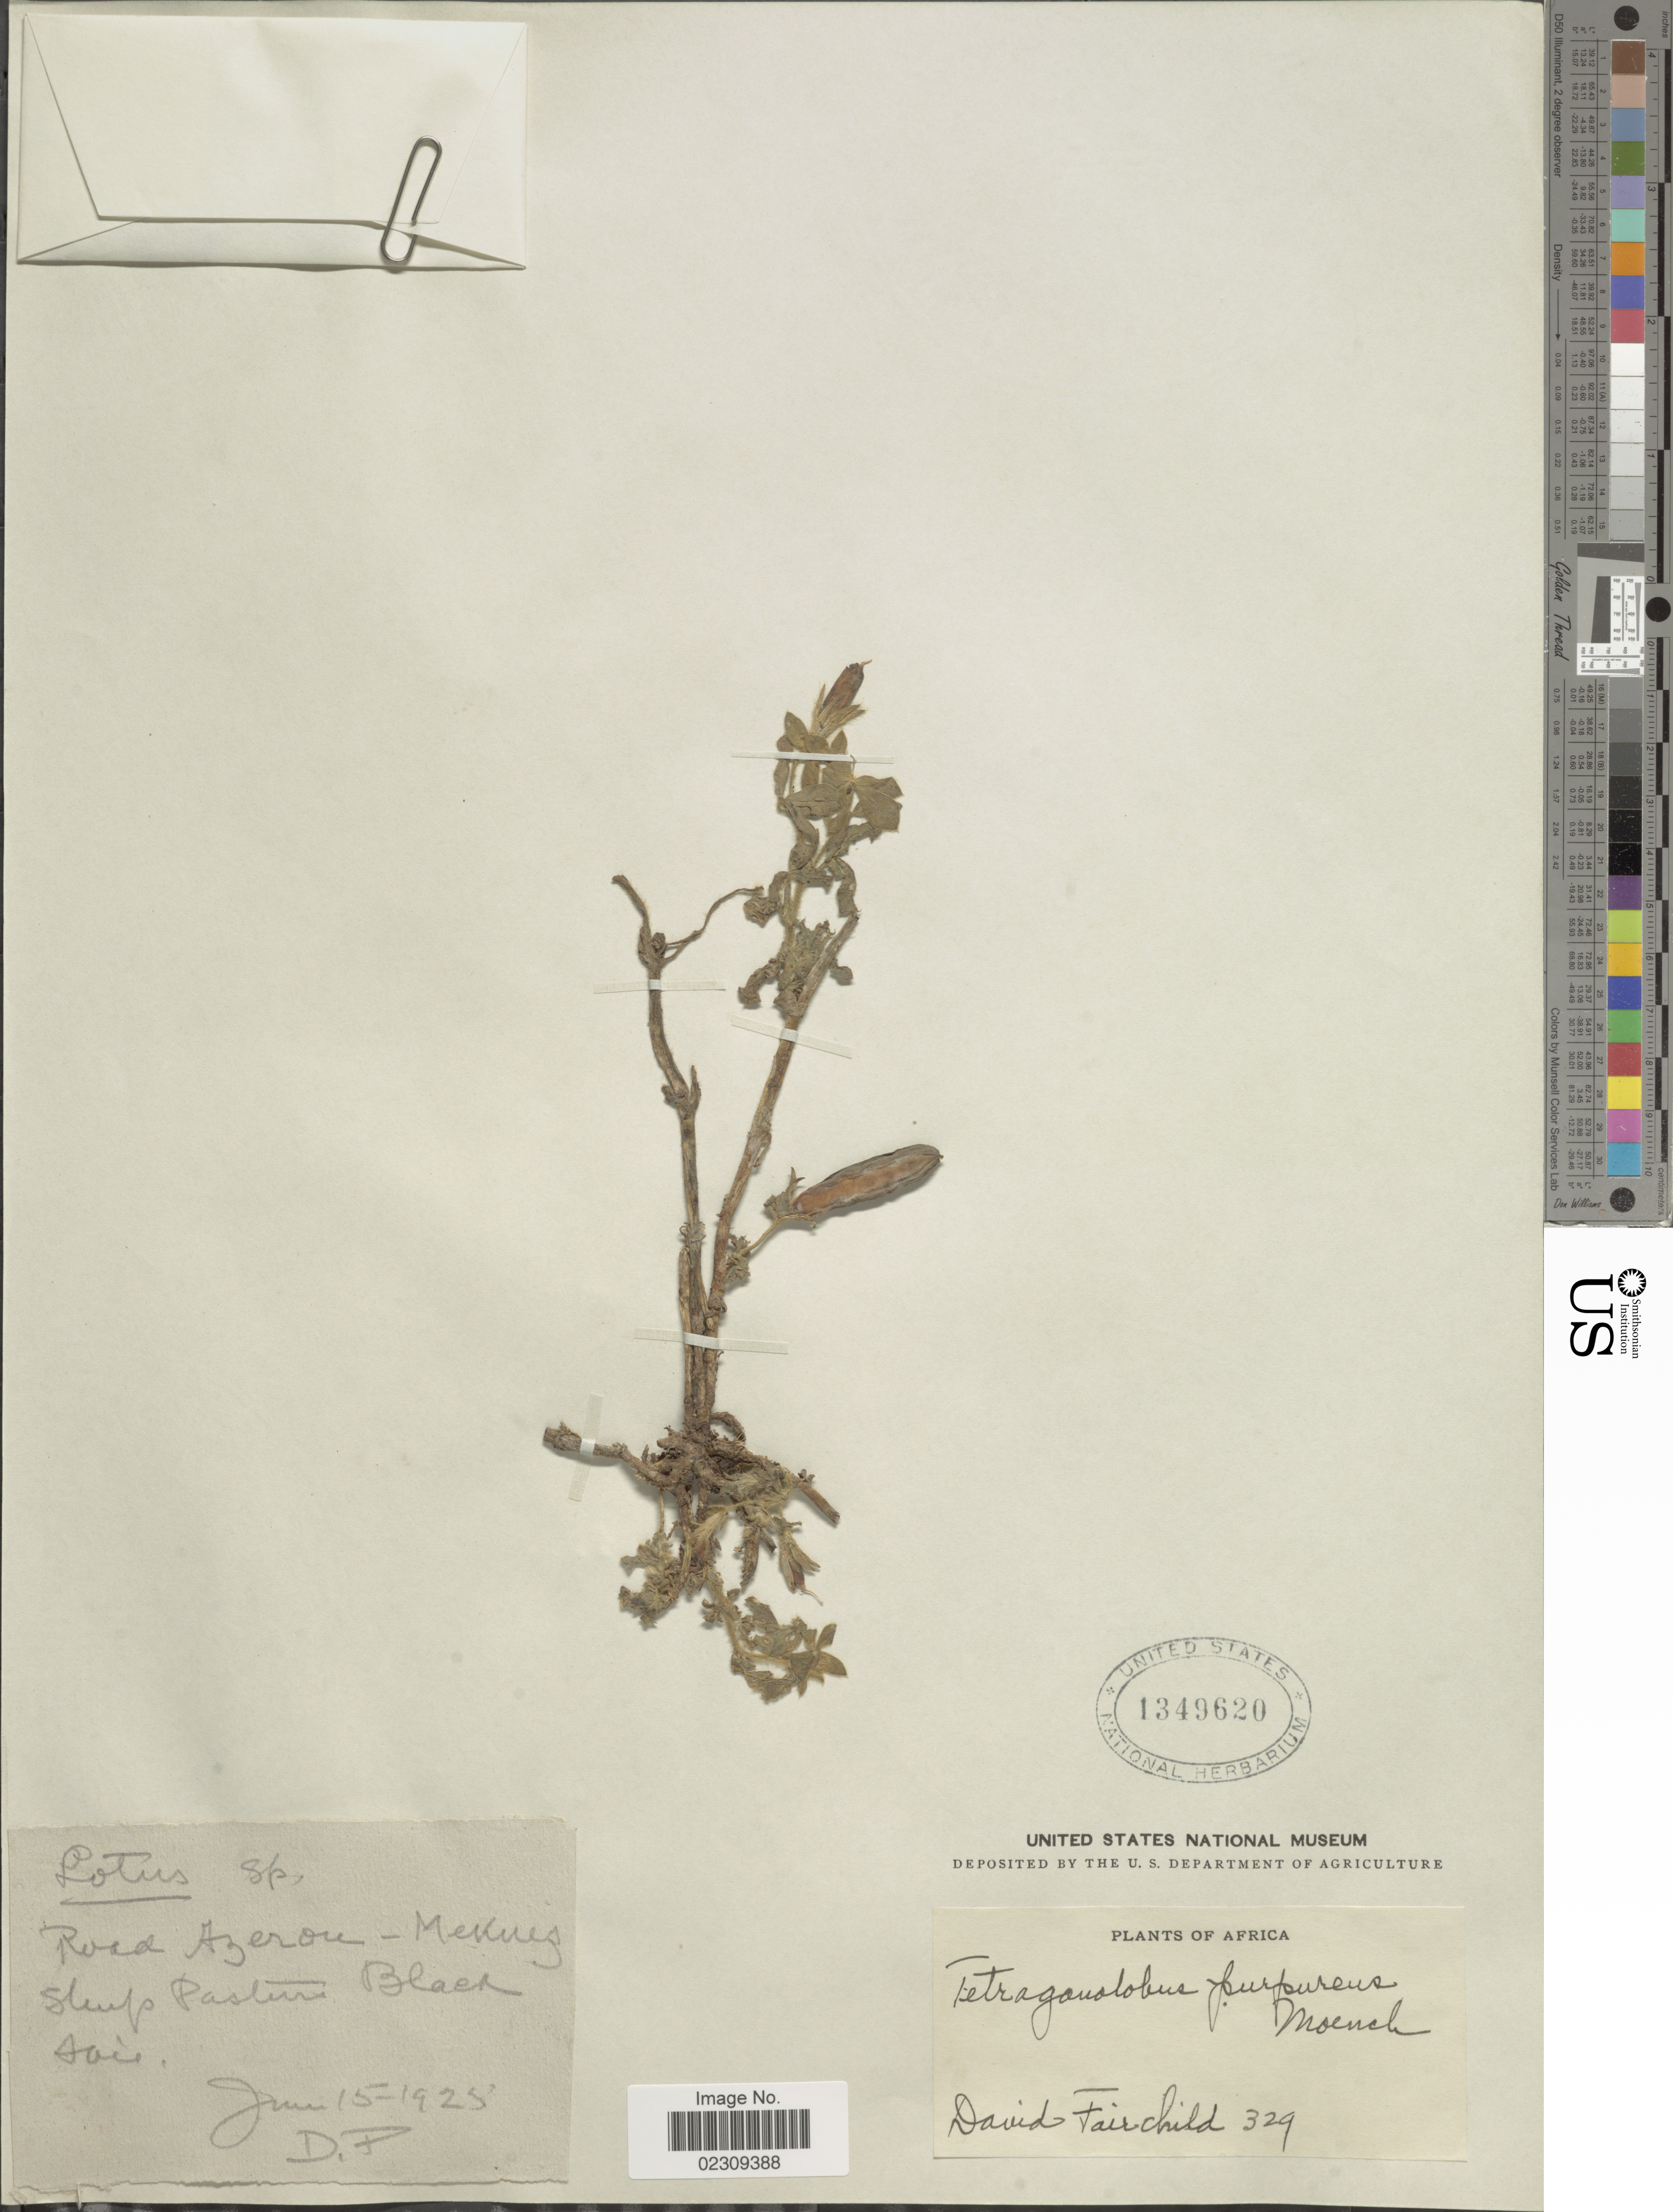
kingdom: Plantae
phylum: Tracheophyta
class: Magnoliopsida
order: Fabales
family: Fabaceae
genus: Tetragonolobus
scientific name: Tetragonolobus purpureus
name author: Moench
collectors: D. Fairchild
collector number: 329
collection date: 1925-06-15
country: Morocco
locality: Africa, Road Azerou-Mekniz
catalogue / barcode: US 1349620